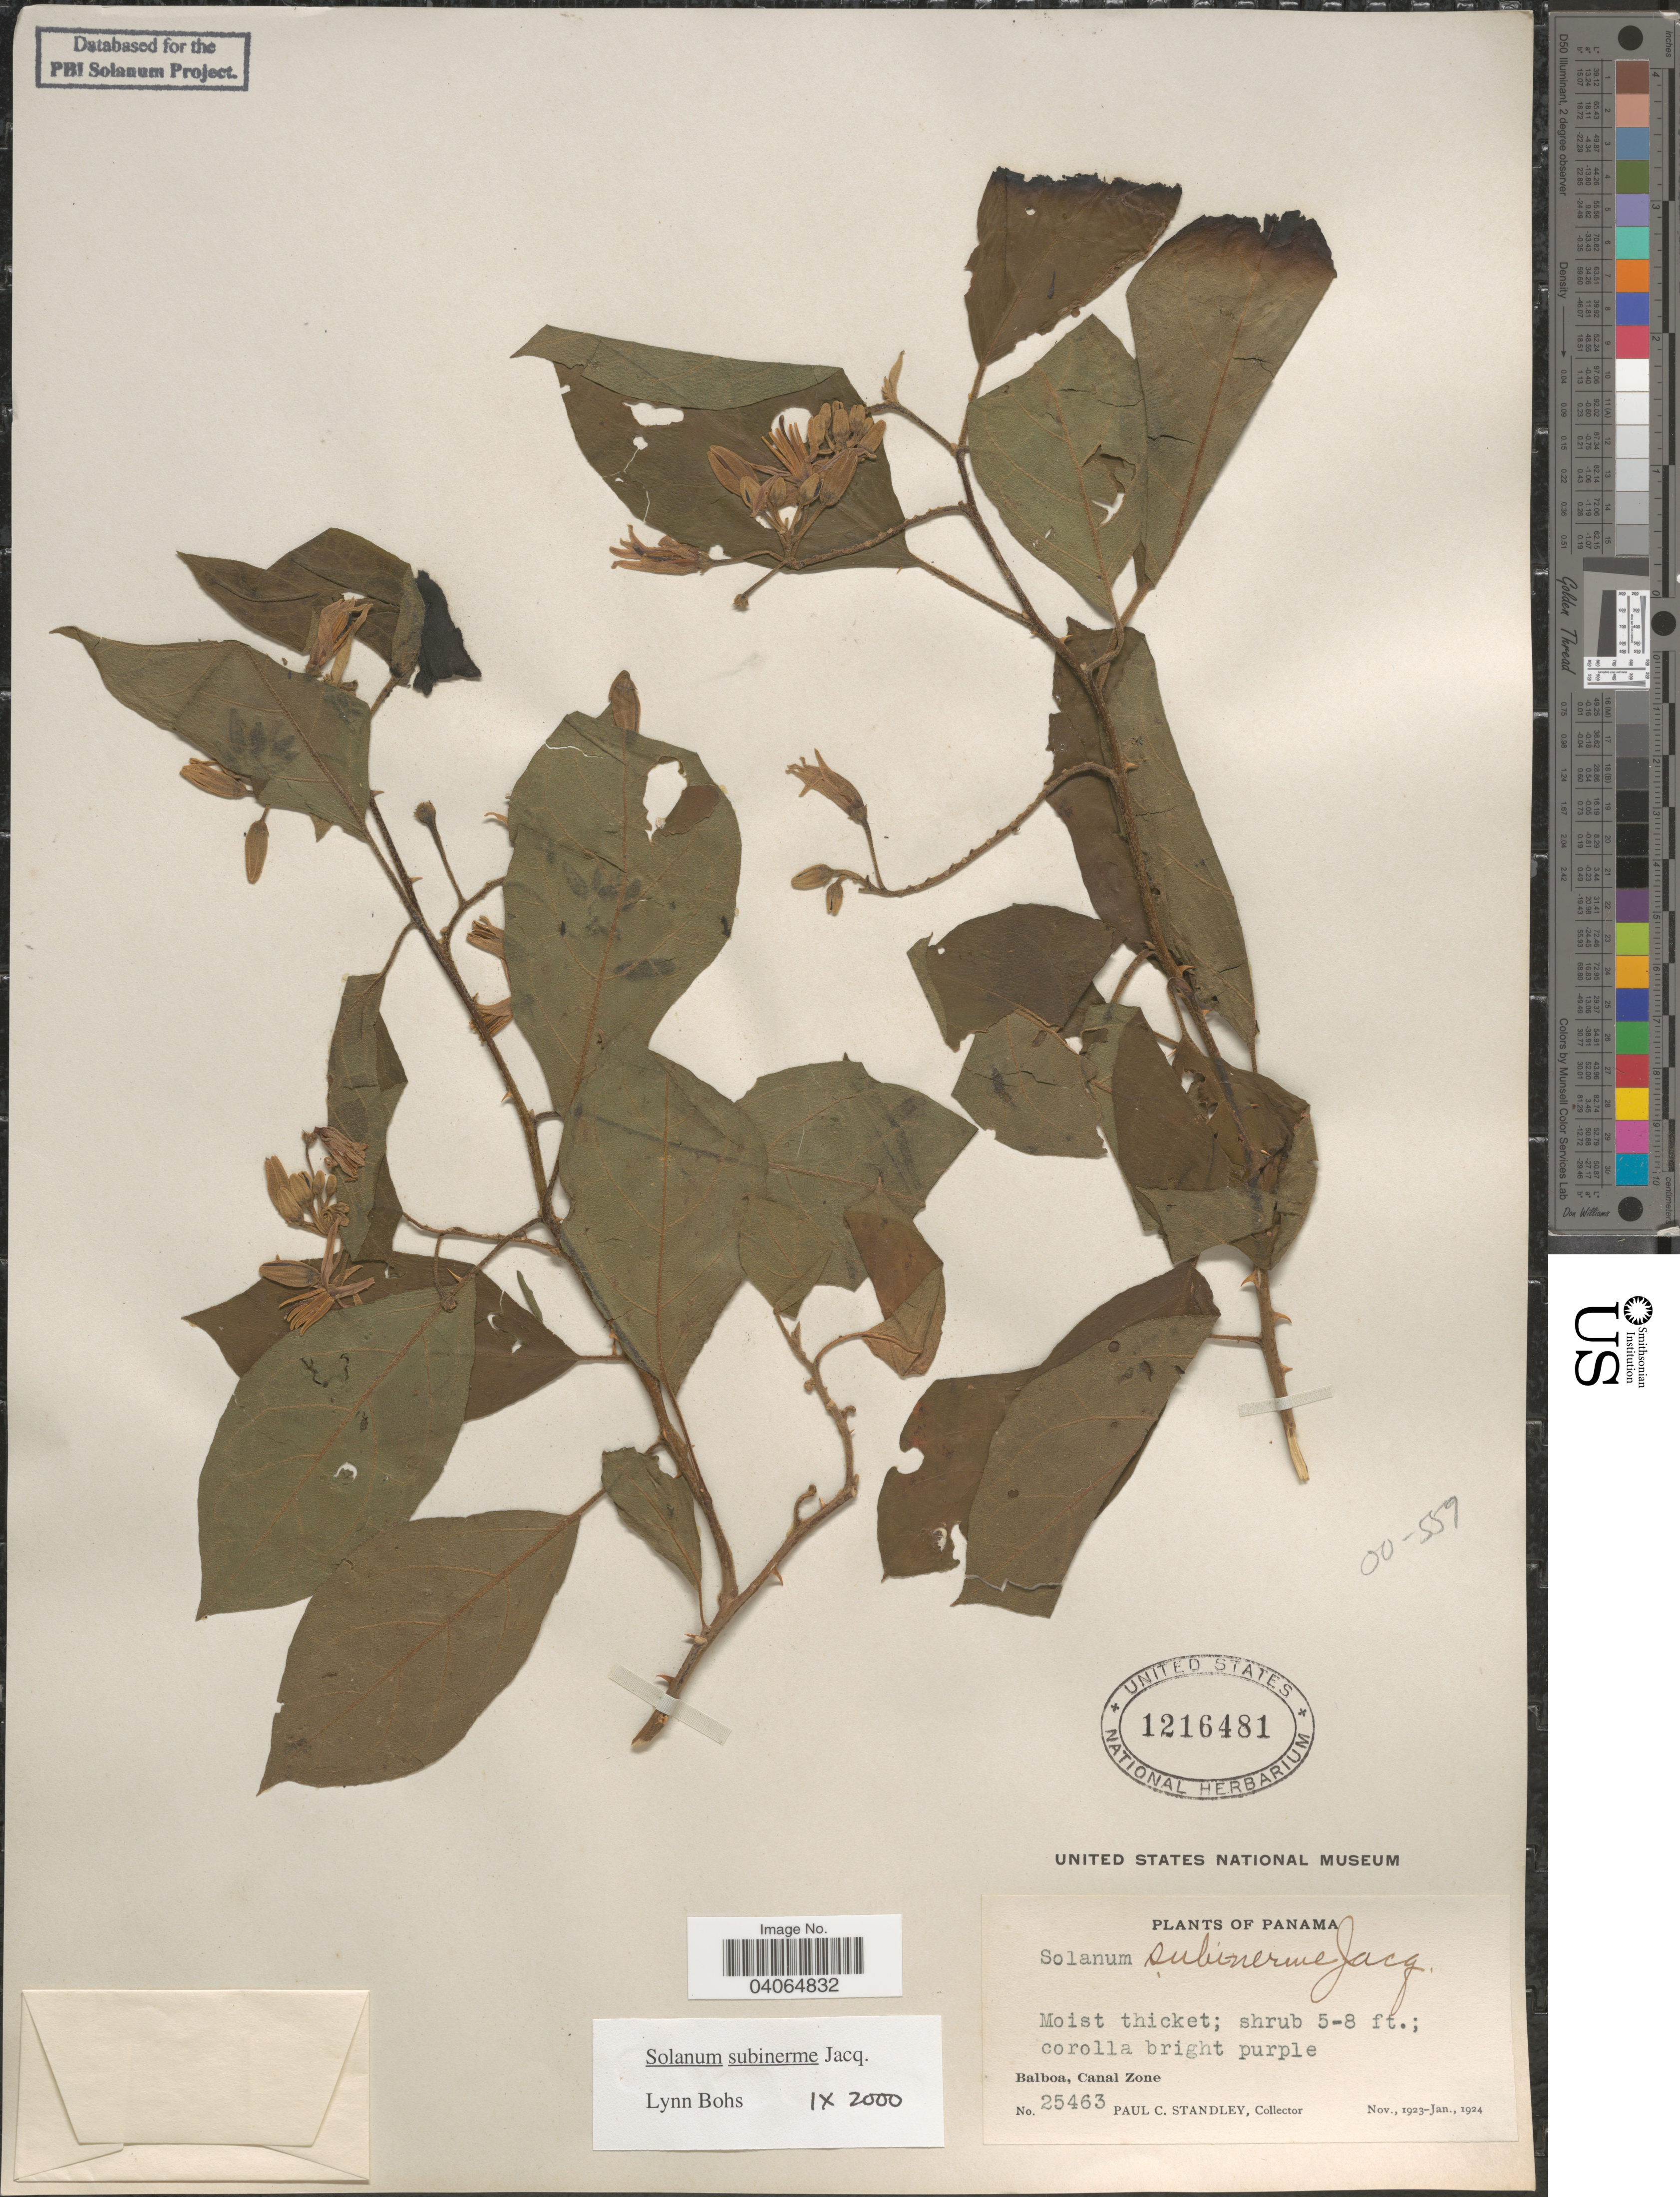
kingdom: Plantae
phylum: Tracheophyta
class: Magnoliopsida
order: Solanales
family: Solanaceae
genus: Solanum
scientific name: Solanum subinerme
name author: Jacq.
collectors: P. C. Standley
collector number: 25463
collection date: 1923-11/1924-01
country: Panama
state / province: Colón / Panamá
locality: Balboa, Canal Zone.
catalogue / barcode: US 1216481